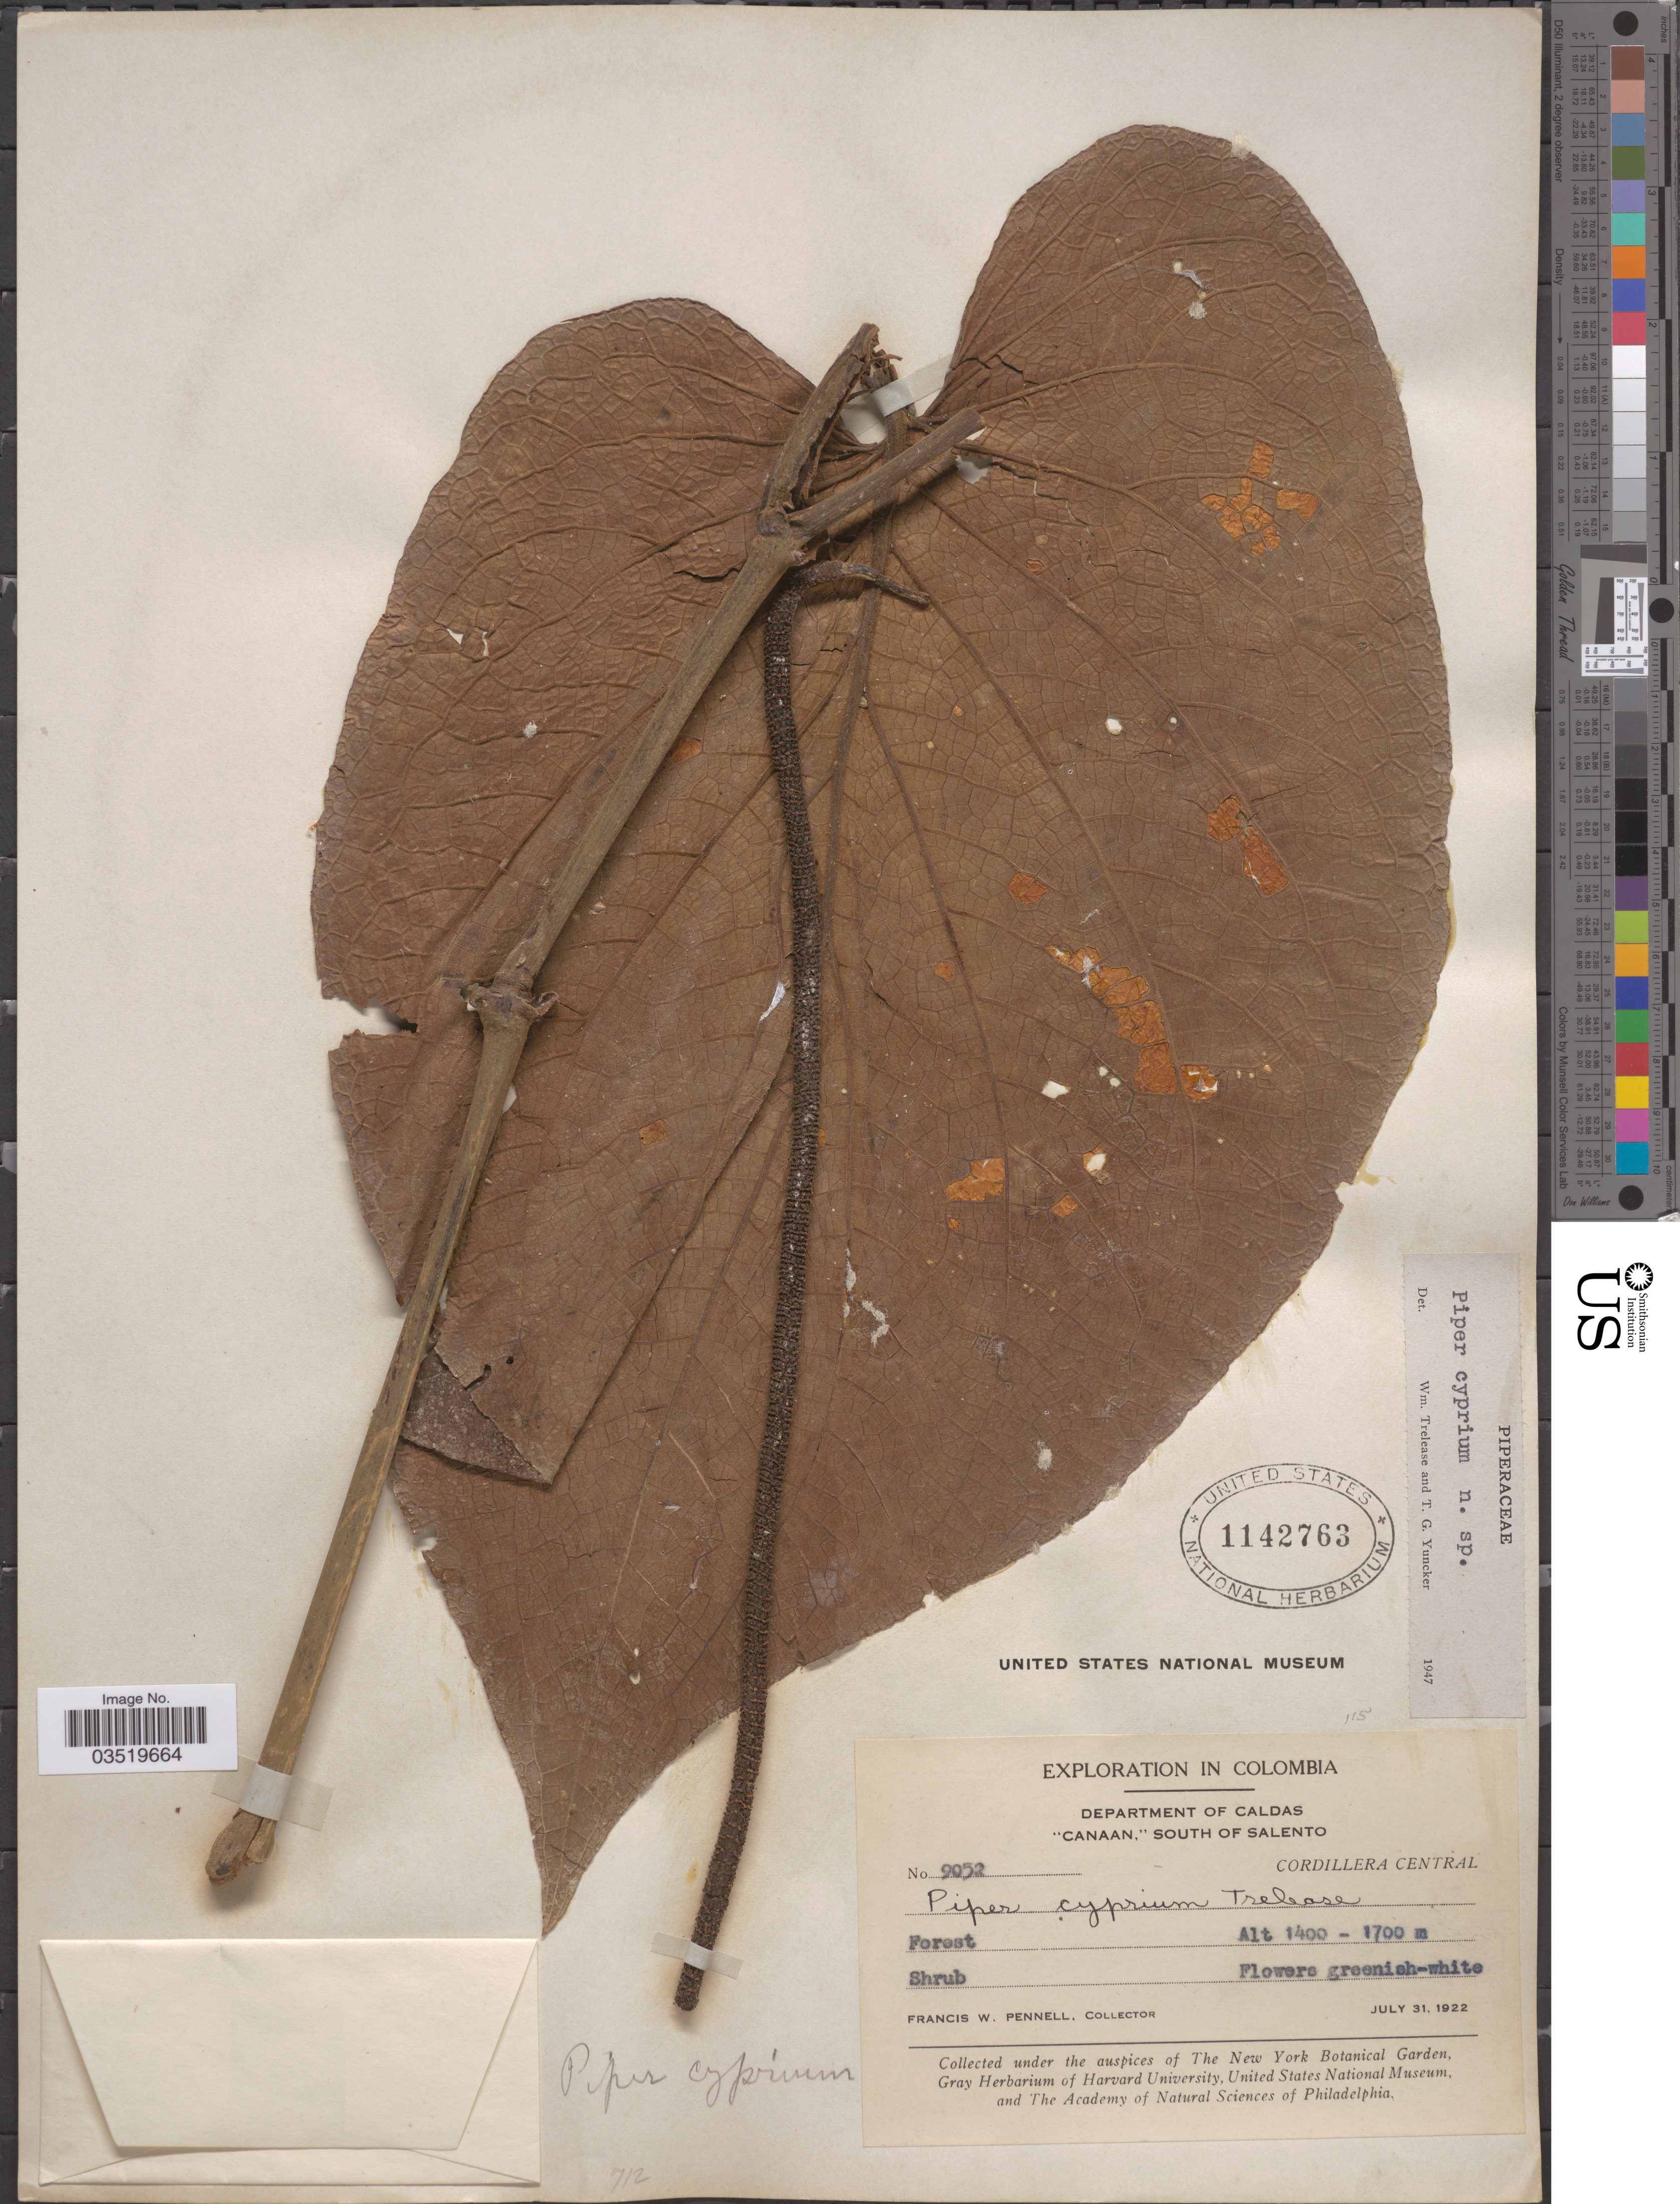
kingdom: Plantae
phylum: Tracheophyta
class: Magnoliopsida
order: Piperales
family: Piperaceae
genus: Piper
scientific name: Piper cyprium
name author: Trel. & Yunck.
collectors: F. W. Pennell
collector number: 9052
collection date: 1922-07-31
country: Colombia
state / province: Caldas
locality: Department of Caldas, 'Canaan,' South of Salento. Cordillera Central.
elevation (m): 1400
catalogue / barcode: US 1142763